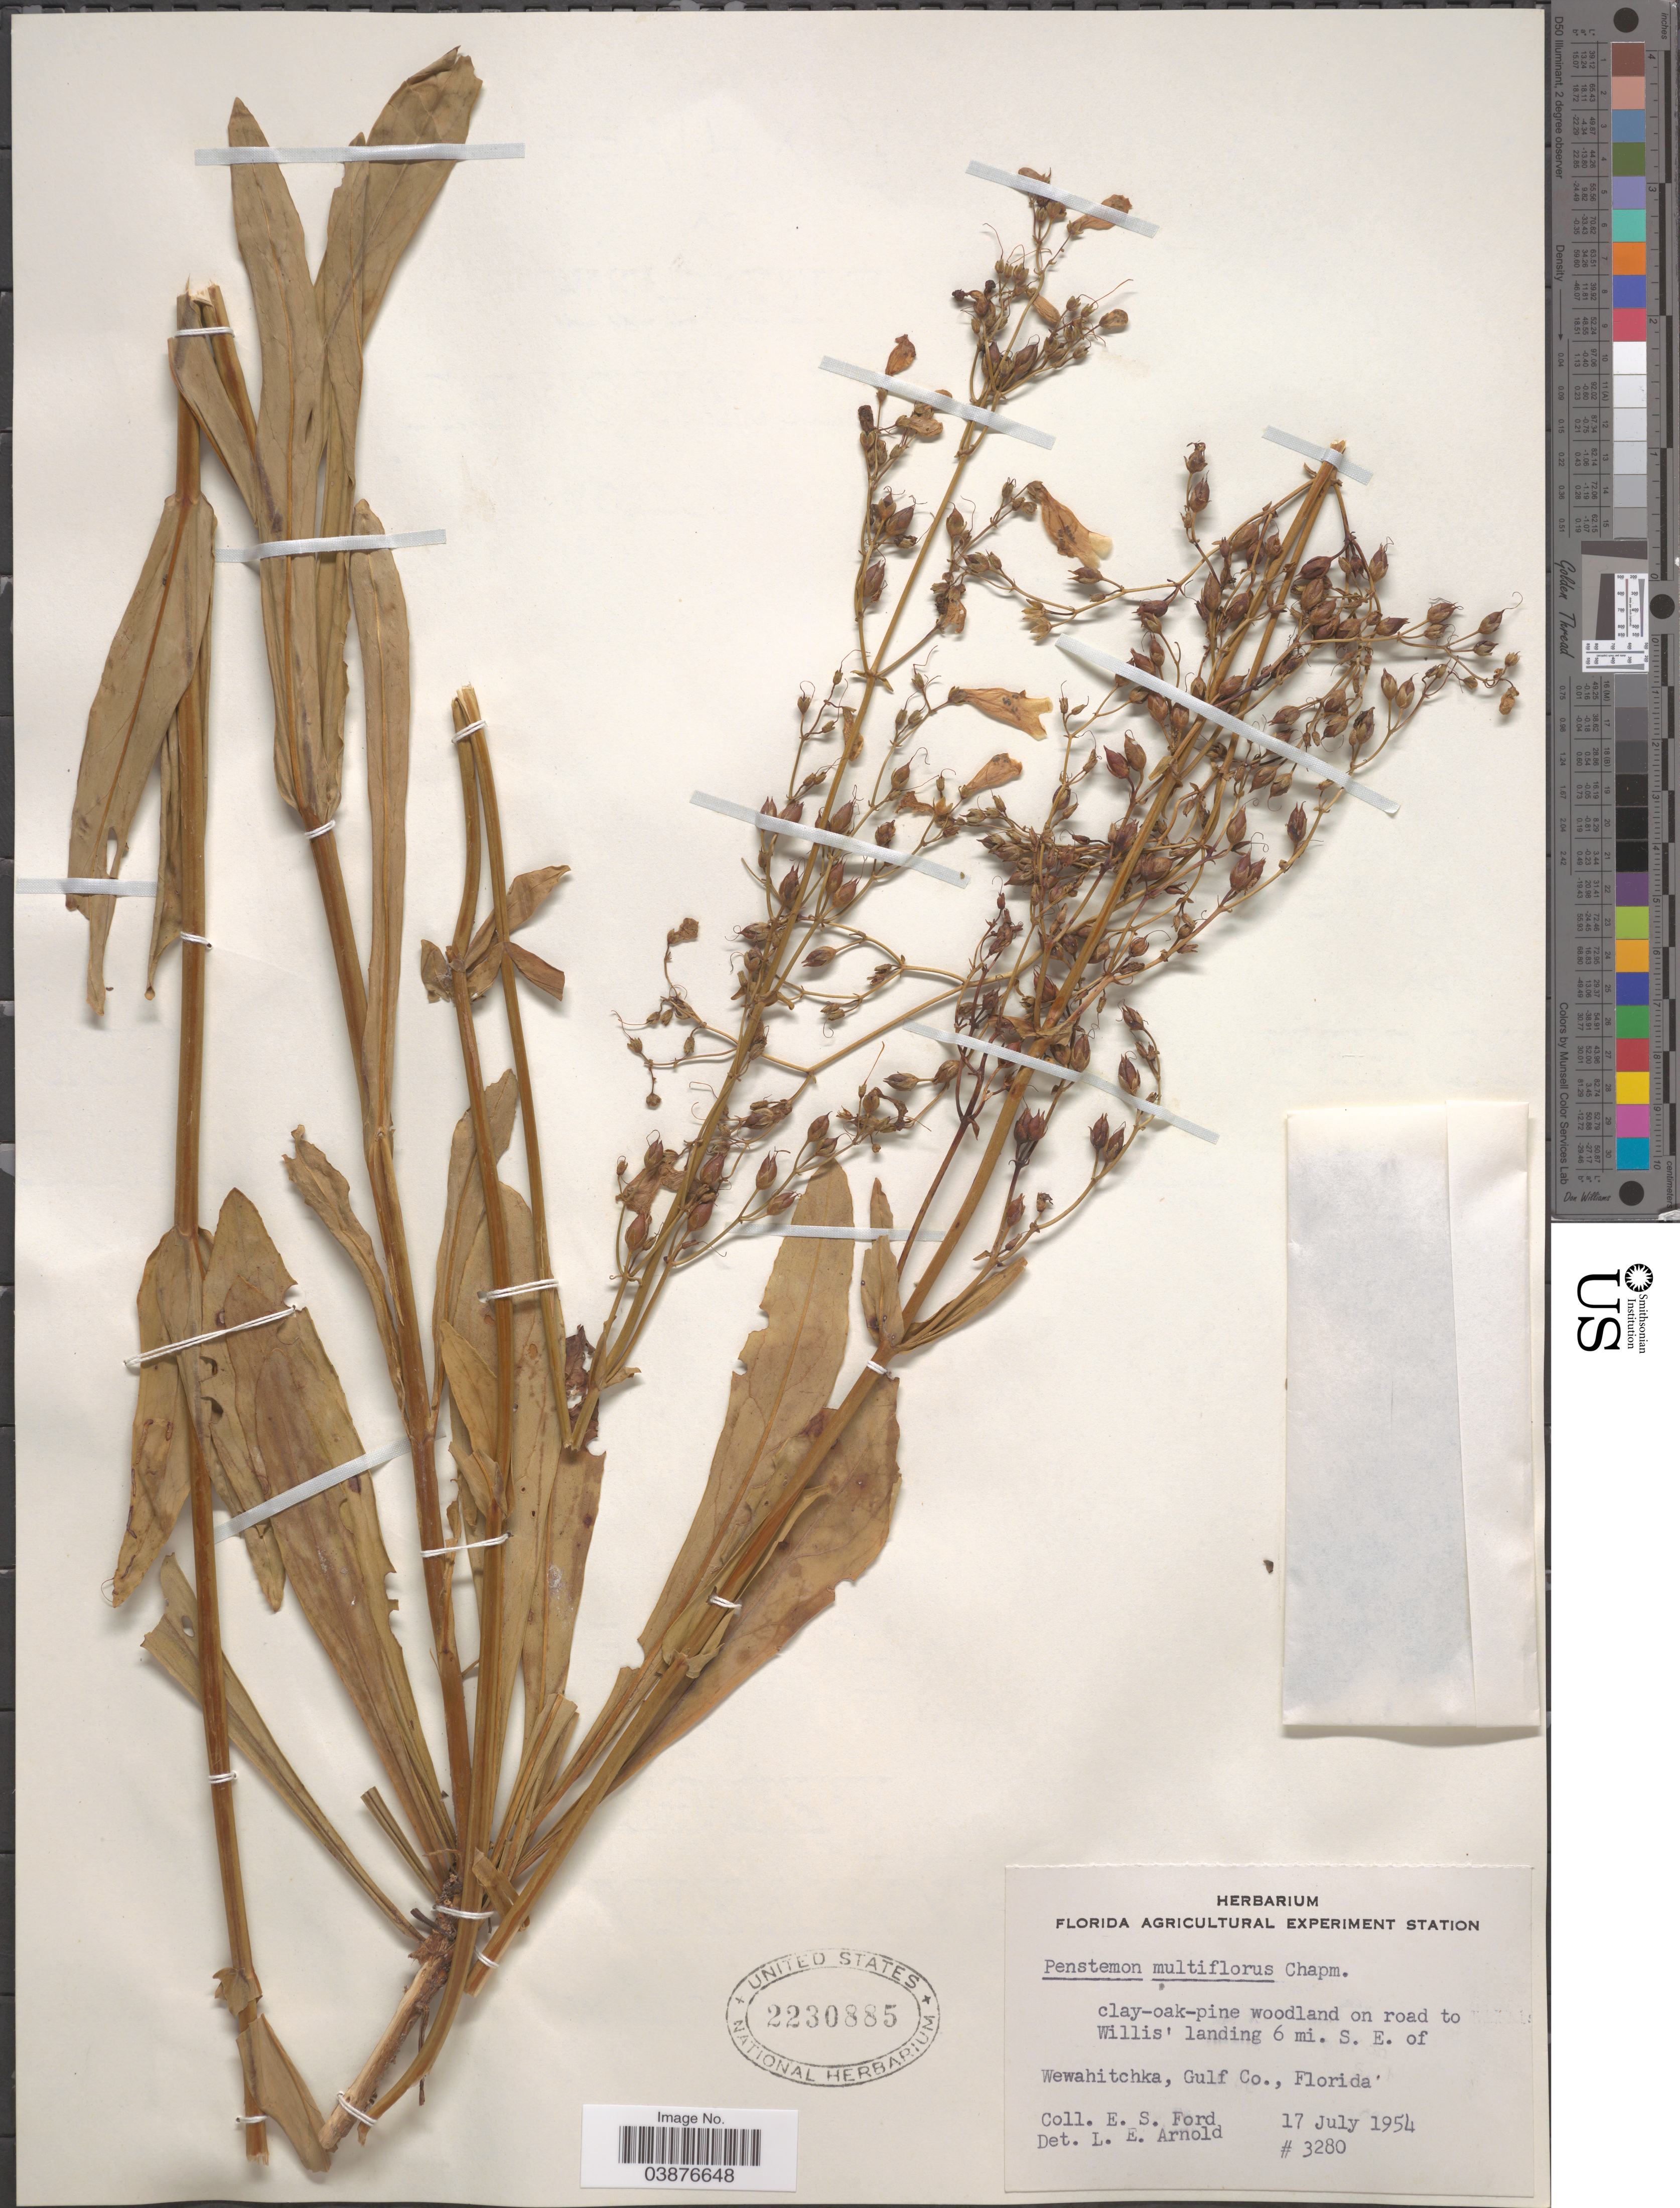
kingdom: Plantae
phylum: Tracheophyta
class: Magnoliopsida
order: Lamiales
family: Plantaginaceae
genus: Penstemon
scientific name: Penstemon multiflorus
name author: (Benth.) Chapm. ex Small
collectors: E. Ford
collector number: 3280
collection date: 1954-07-17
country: United States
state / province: Florida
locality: On road to Willis' landing 6 mi. S. E. of Wewahitchka, Gulf Co.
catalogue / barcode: US 2230885